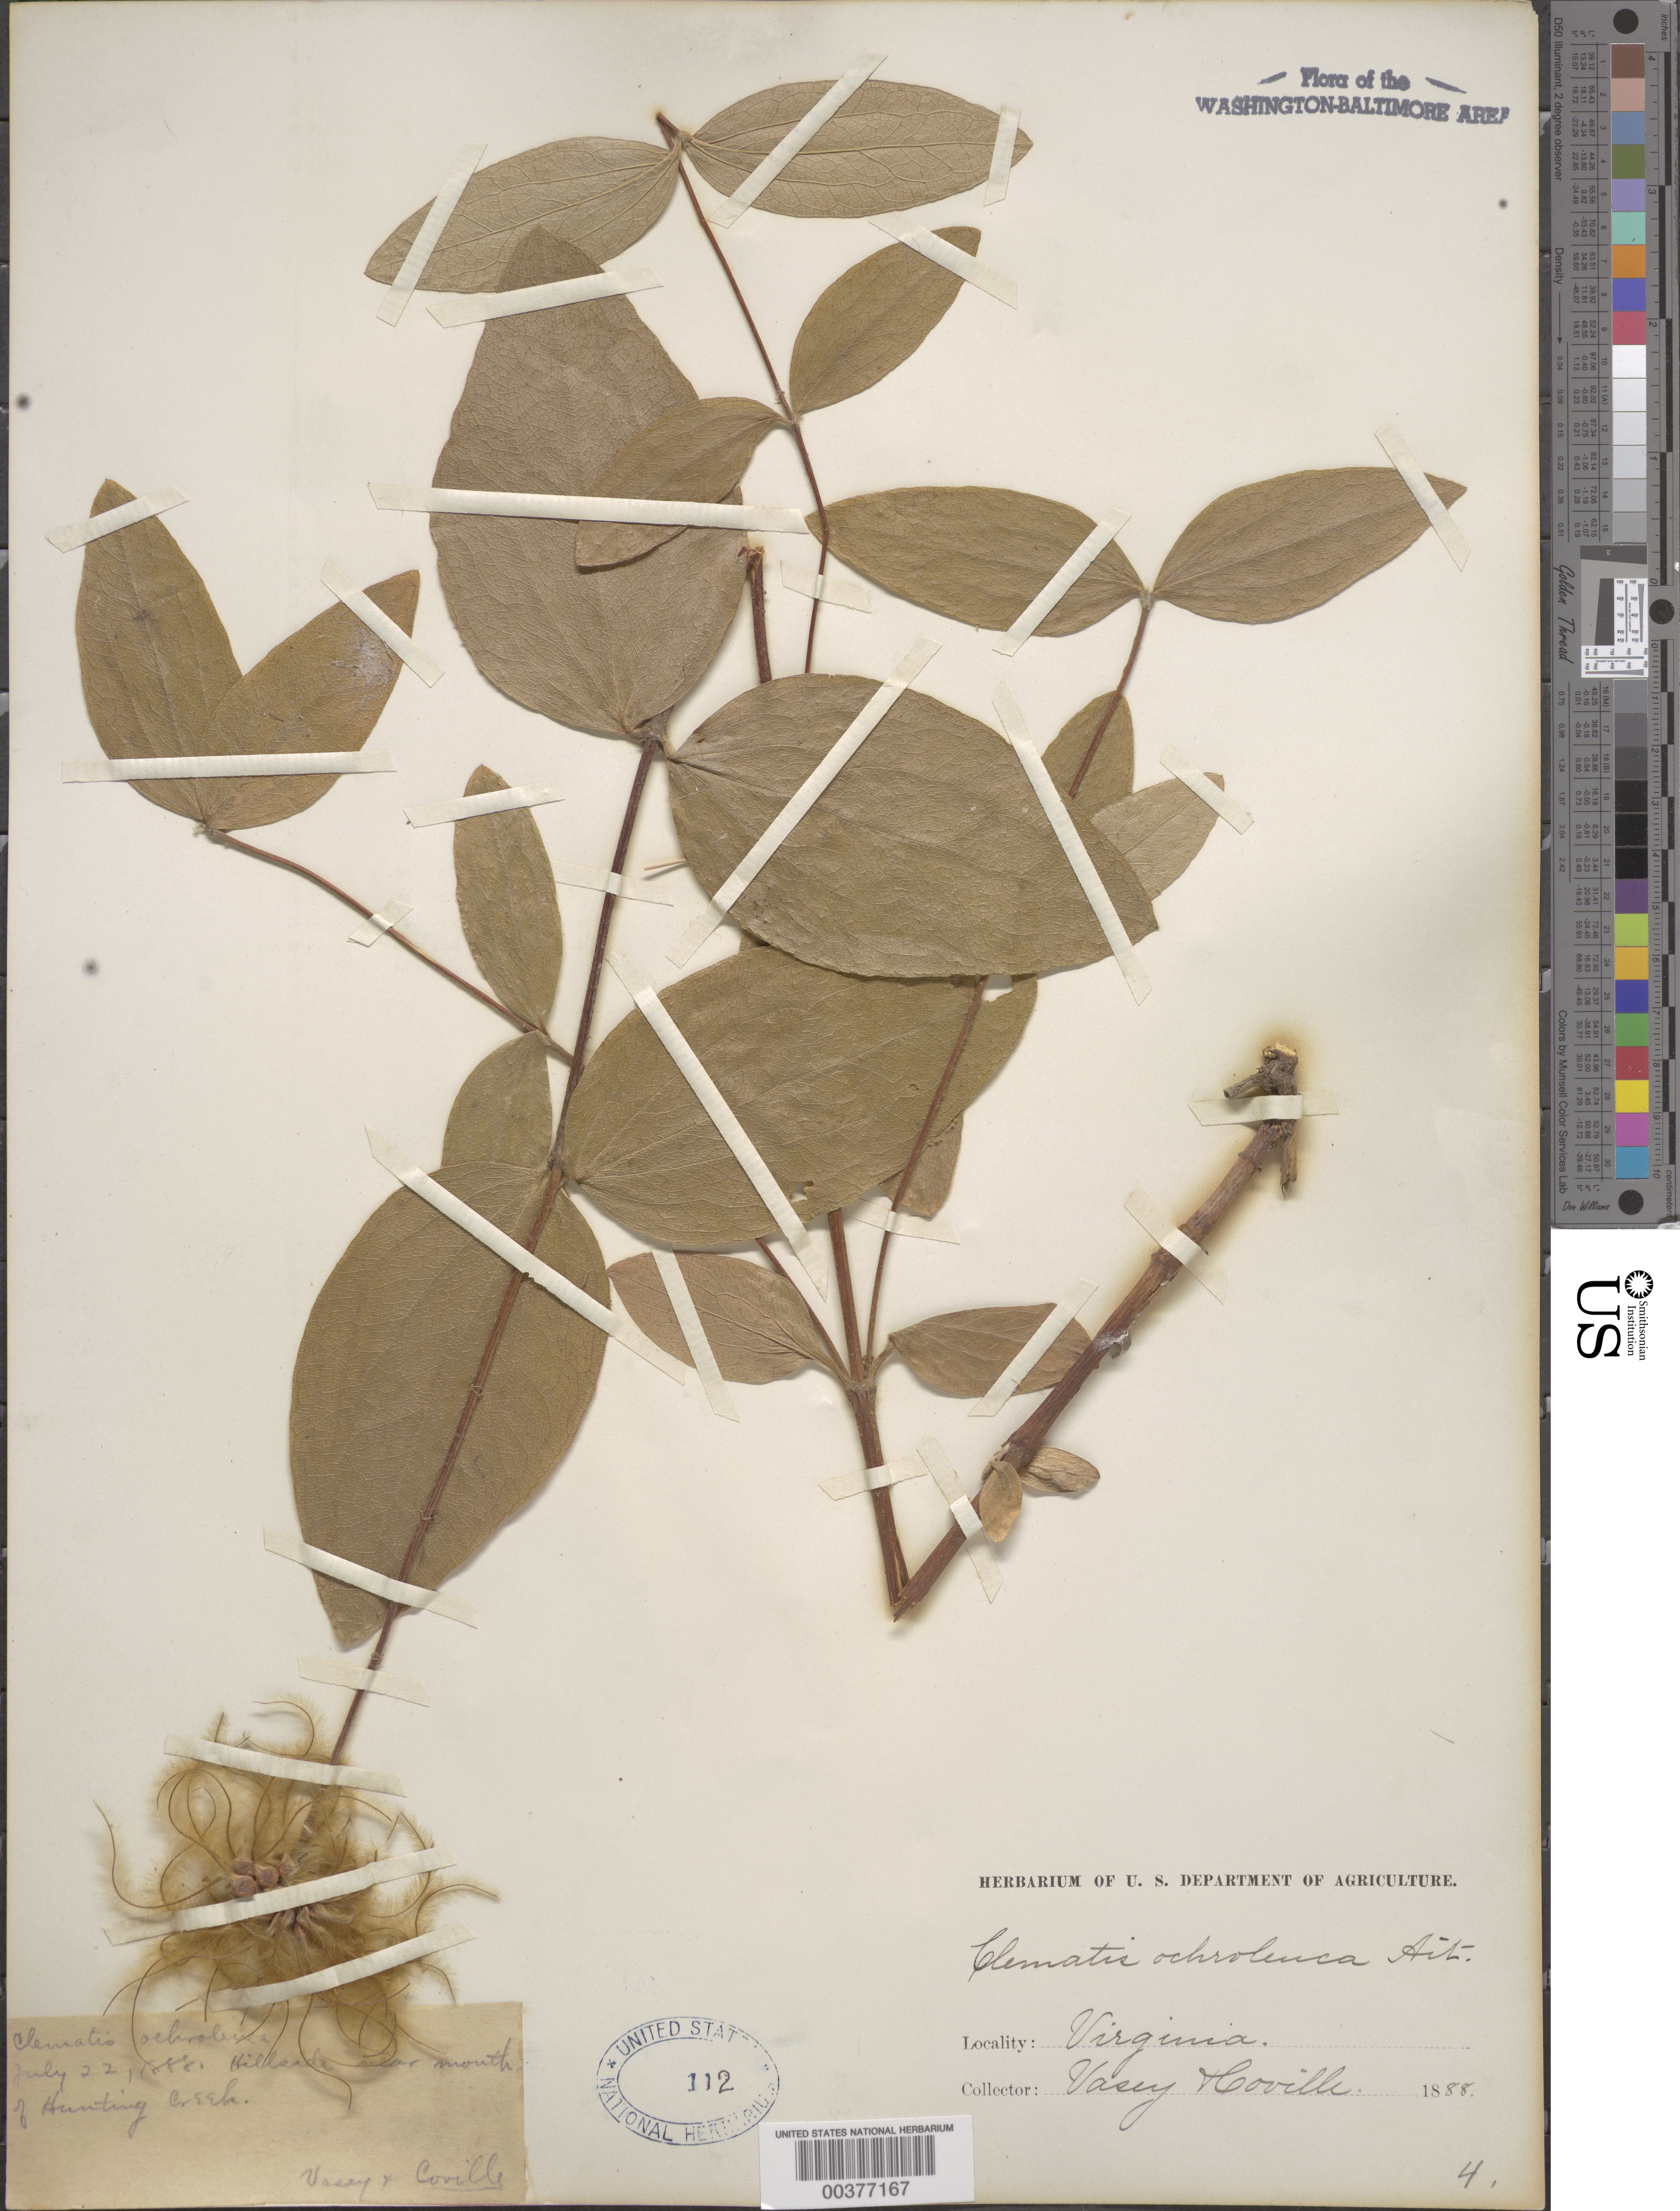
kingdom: Plantae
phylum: Tracheophyta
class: Magnoliopsida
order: Ranunculales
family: Ranunculaceae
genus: Clematis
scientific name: Clematis ochroleuca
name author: Aiton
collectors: G. R. Vasey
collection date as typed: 22 Jul 1888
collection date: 1888-07-22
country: United States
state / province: Virginia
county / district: City of Alexandria / Fairfax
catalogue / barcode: US 112